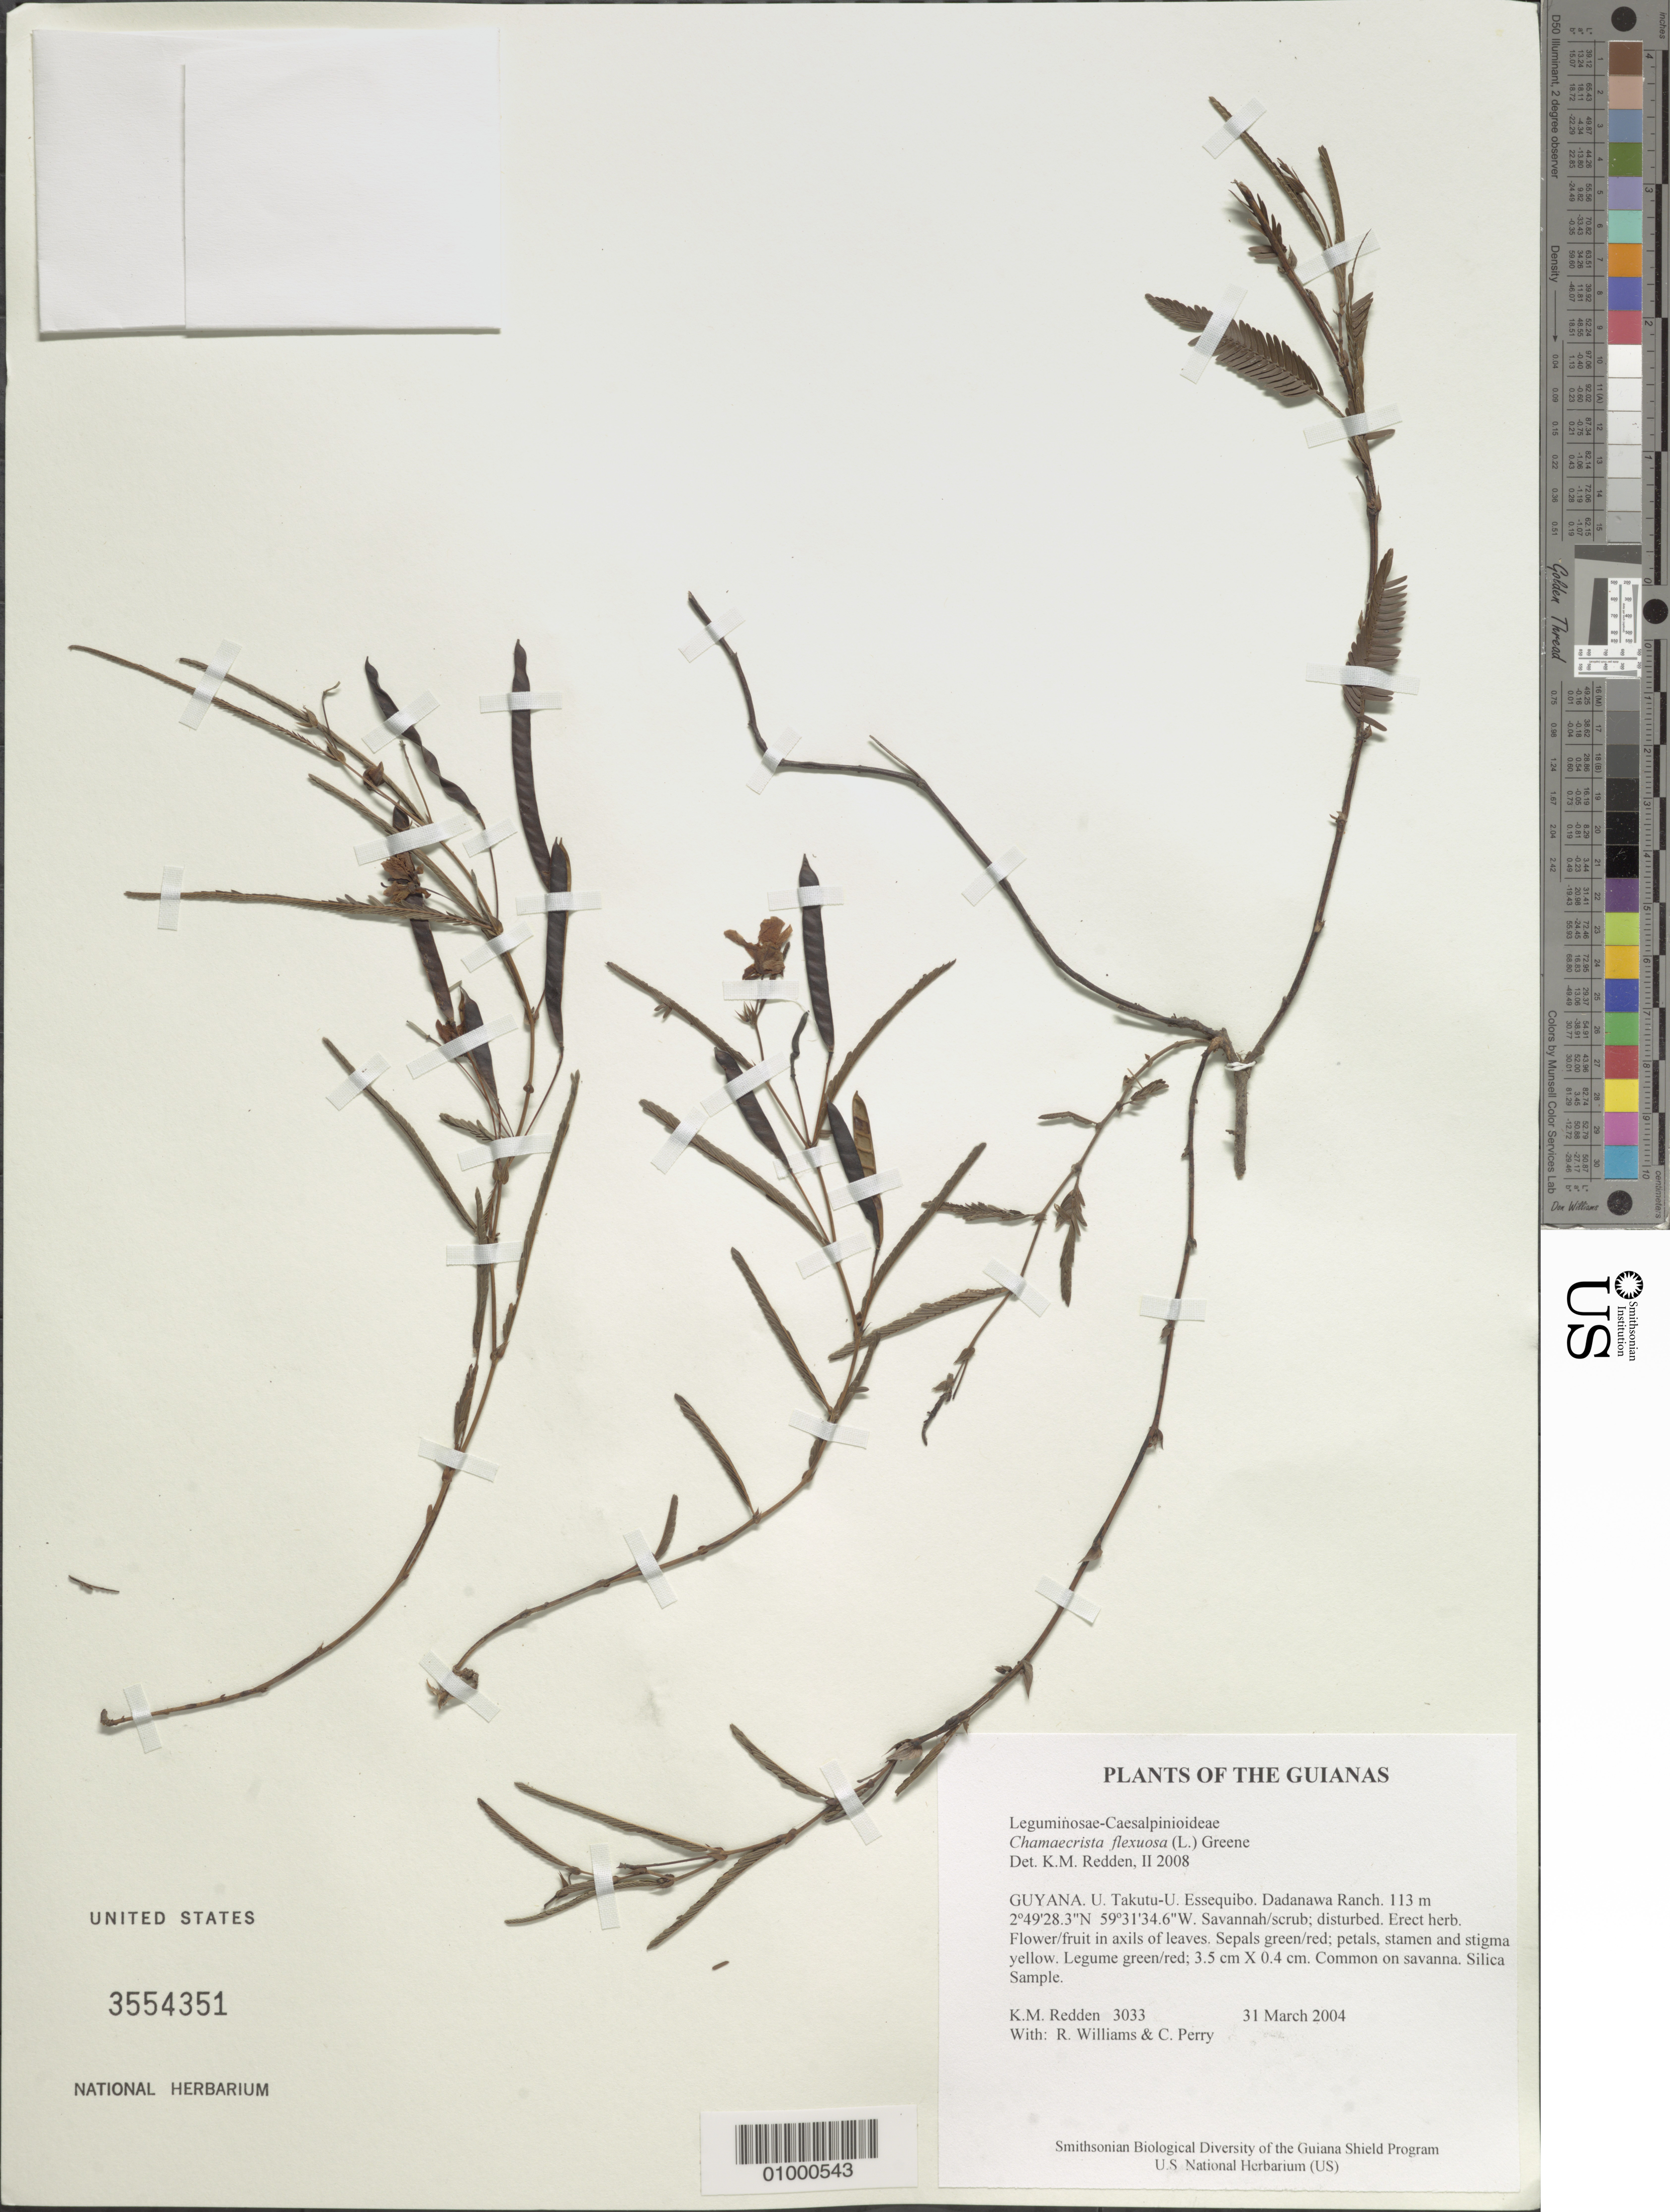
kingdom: Plantae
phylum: Tracheophyta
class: Magnoliopsida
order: Fabales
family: Fabaceae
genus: Chamaecrista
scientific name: Chamaecrista flexuosa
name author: (L.) Greene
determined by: Redden, K. M.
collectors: K. M. Redden, R. Williams & C. Perry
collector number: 3033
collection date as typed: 31 March 2004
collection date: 2004-03-31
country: Guyana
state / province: U. Takutu-U. Essequibo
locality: Dadanawa Ranch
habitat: Savanna/scrub; disturbed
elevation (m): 113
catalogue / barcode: US 3554351